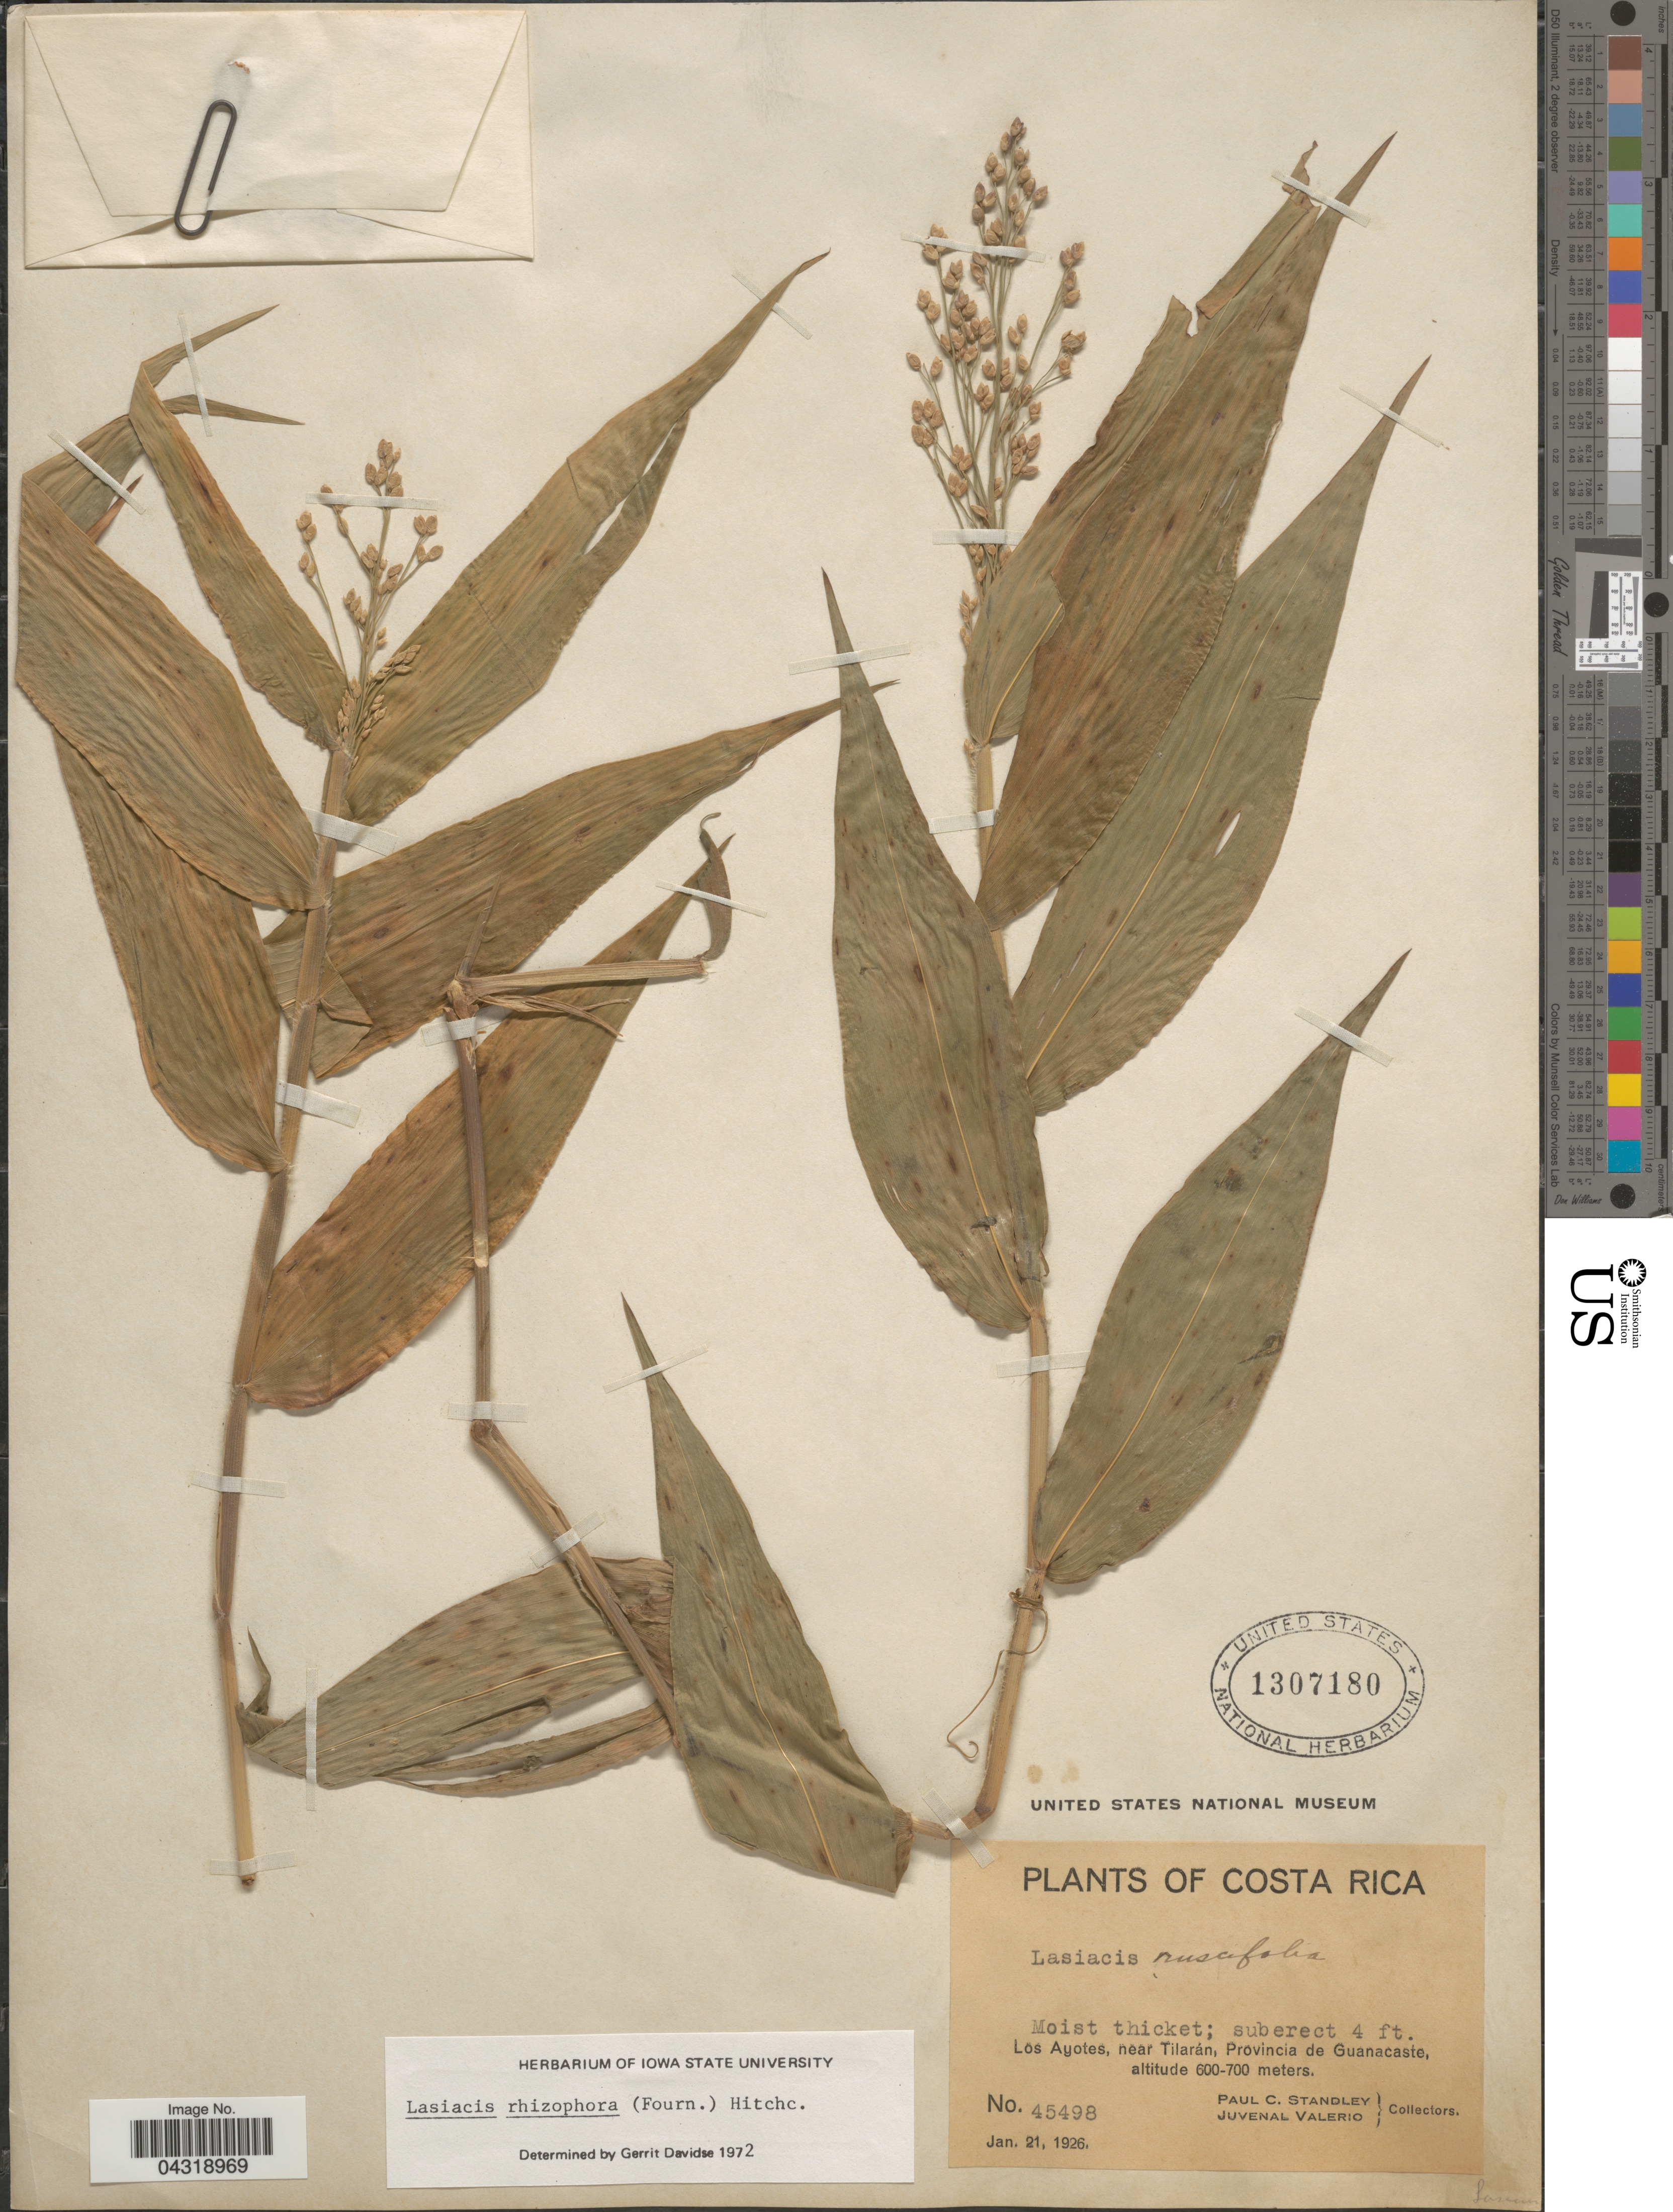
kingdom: Plantae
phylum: Tracheophyta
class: Liliopsida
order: Poales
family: Poaceae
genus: Lasiacis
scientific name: Lasiacis rhizophora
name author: (E. Fourn.) Hitchc.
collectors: P. C. Standley & J. Valerio R.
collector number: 45498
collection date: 1926-01-21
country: Costa Rica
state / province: Guanacaste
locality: Moist thicket. Los Ayotes, near Tilarán.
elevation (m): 600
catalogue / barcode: US 1307180